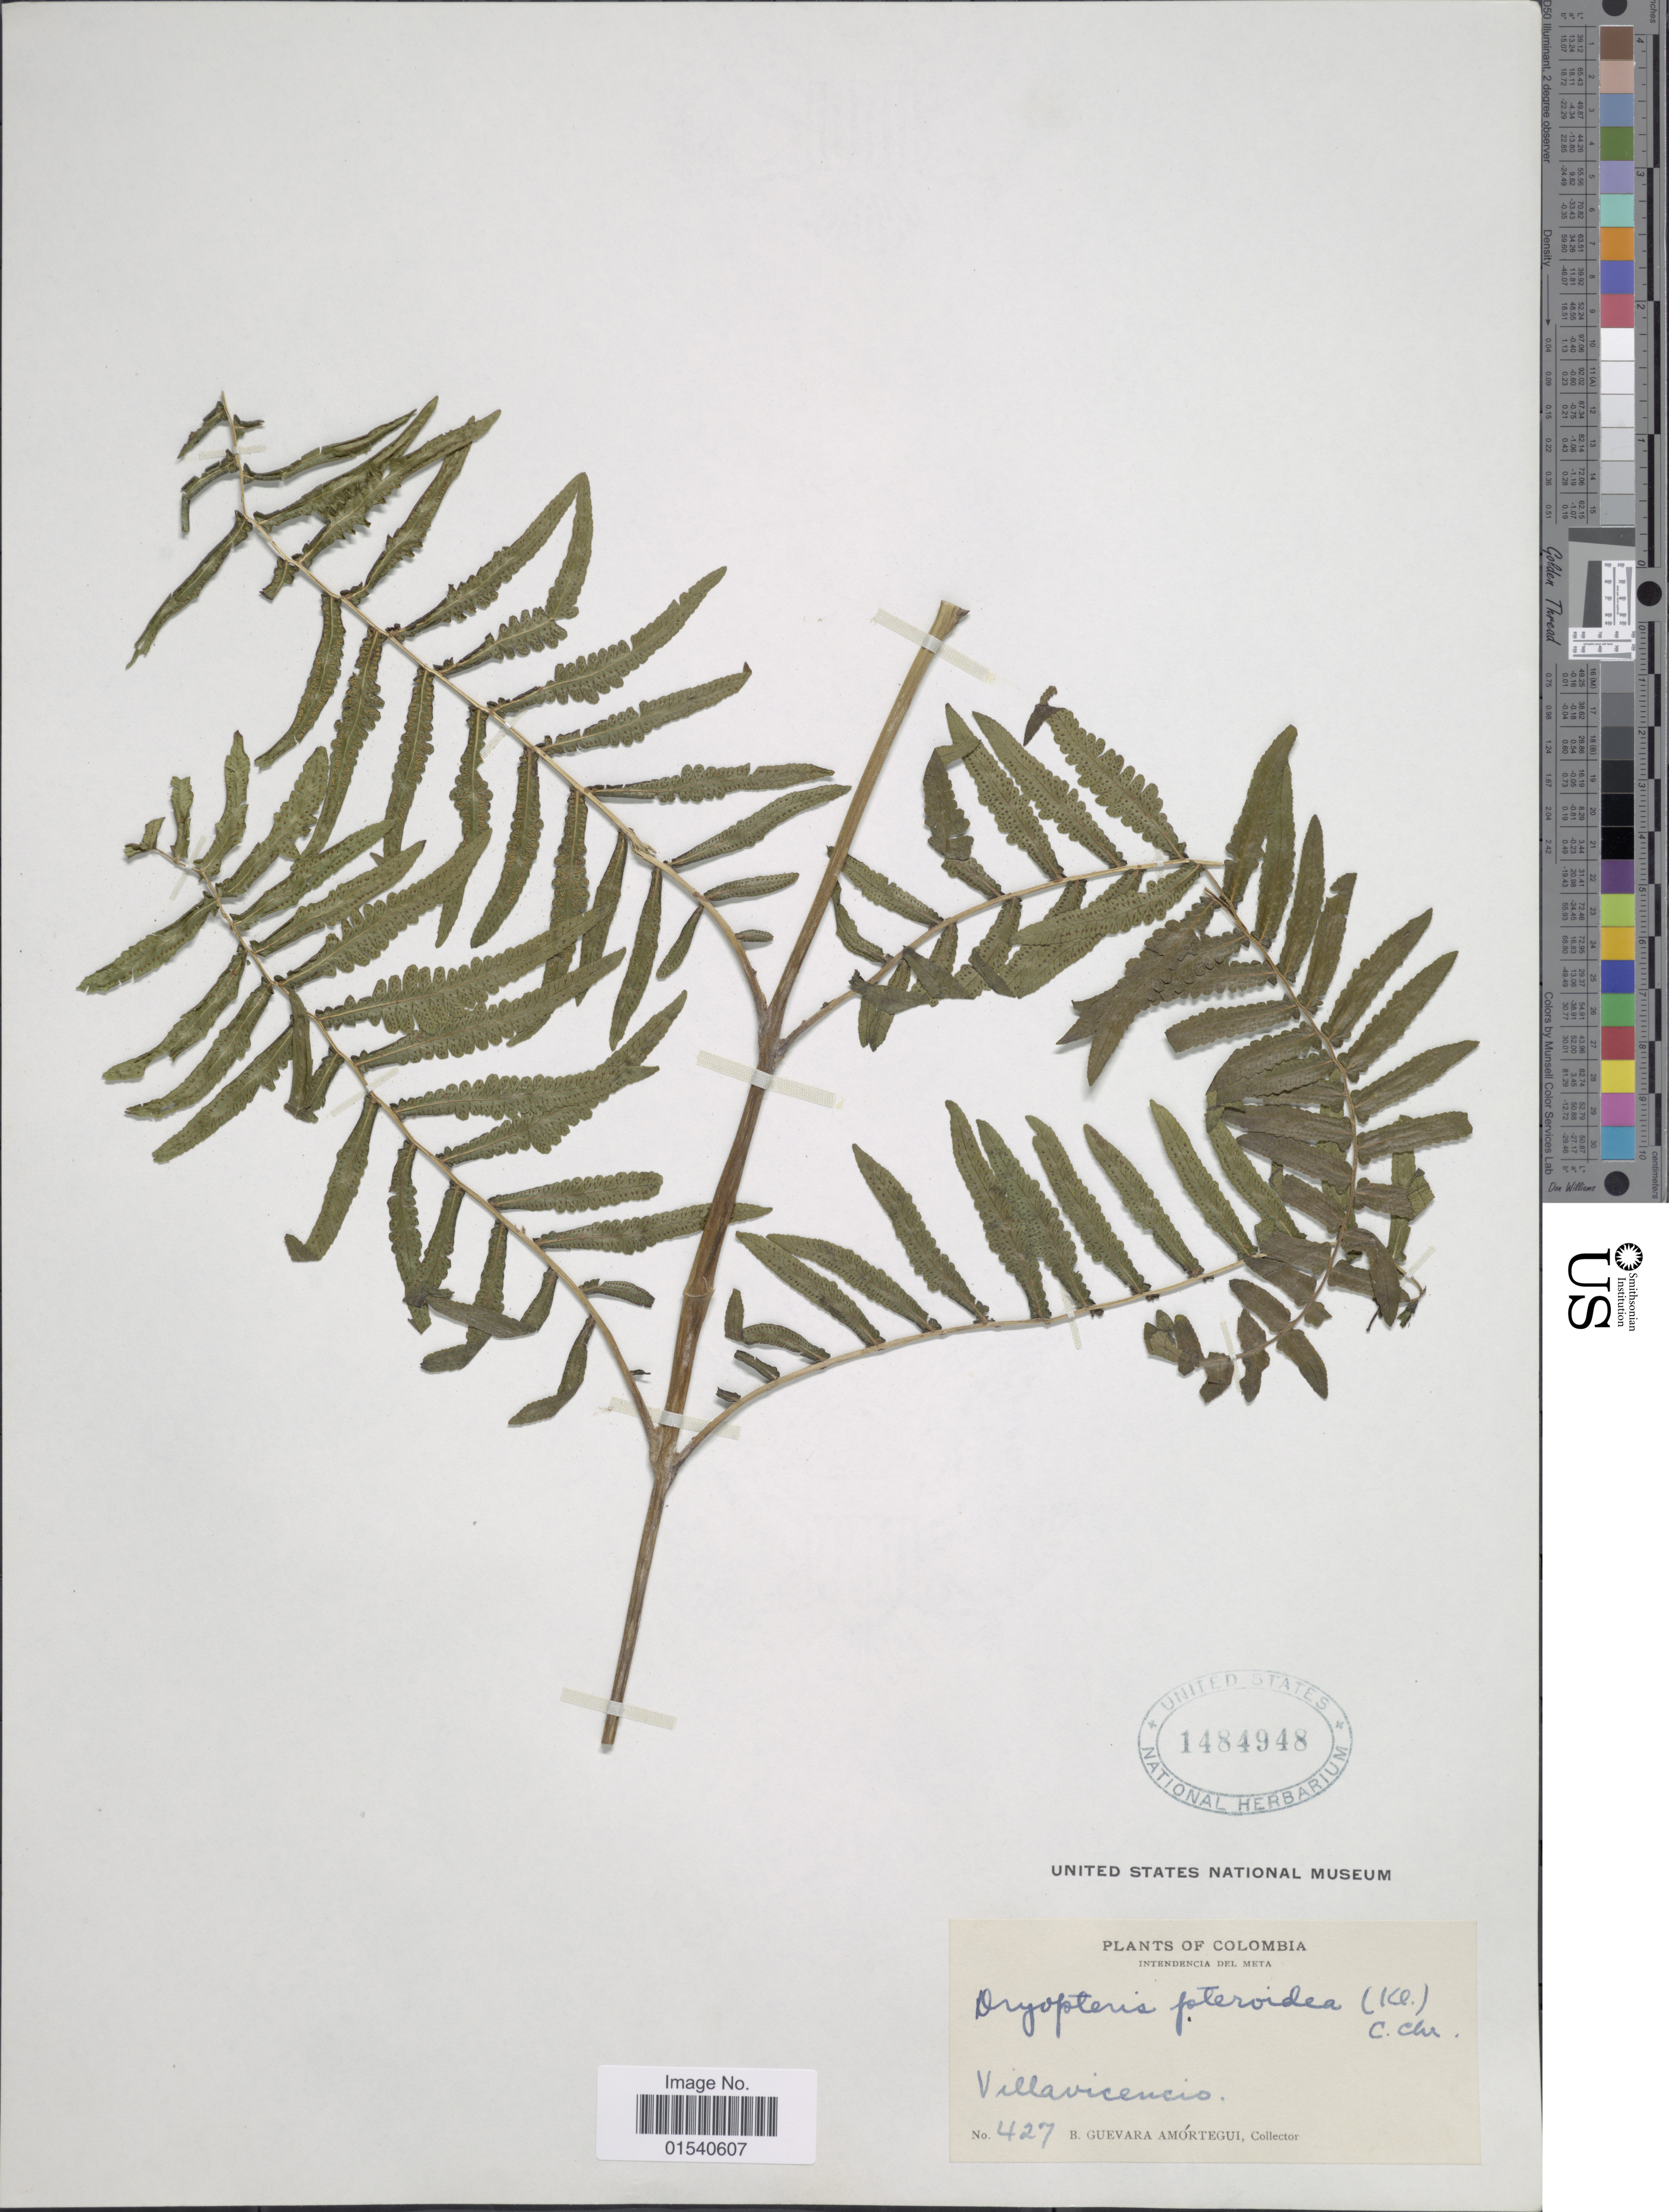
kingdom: Plantae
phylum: Tracheophyta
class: Polypodiopsida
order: Polypodiales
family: Thelypteridaceae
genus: Amauropelta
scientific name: Amauropelta pteroidea (Klotzsch) comb. nov., ined 2015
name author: (Klotzsch)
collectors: B. Guevara Amortegui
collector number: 427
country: Colombia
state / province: Meta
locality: Intendencia del Meta, Villavicencio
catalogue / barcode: US 1484948